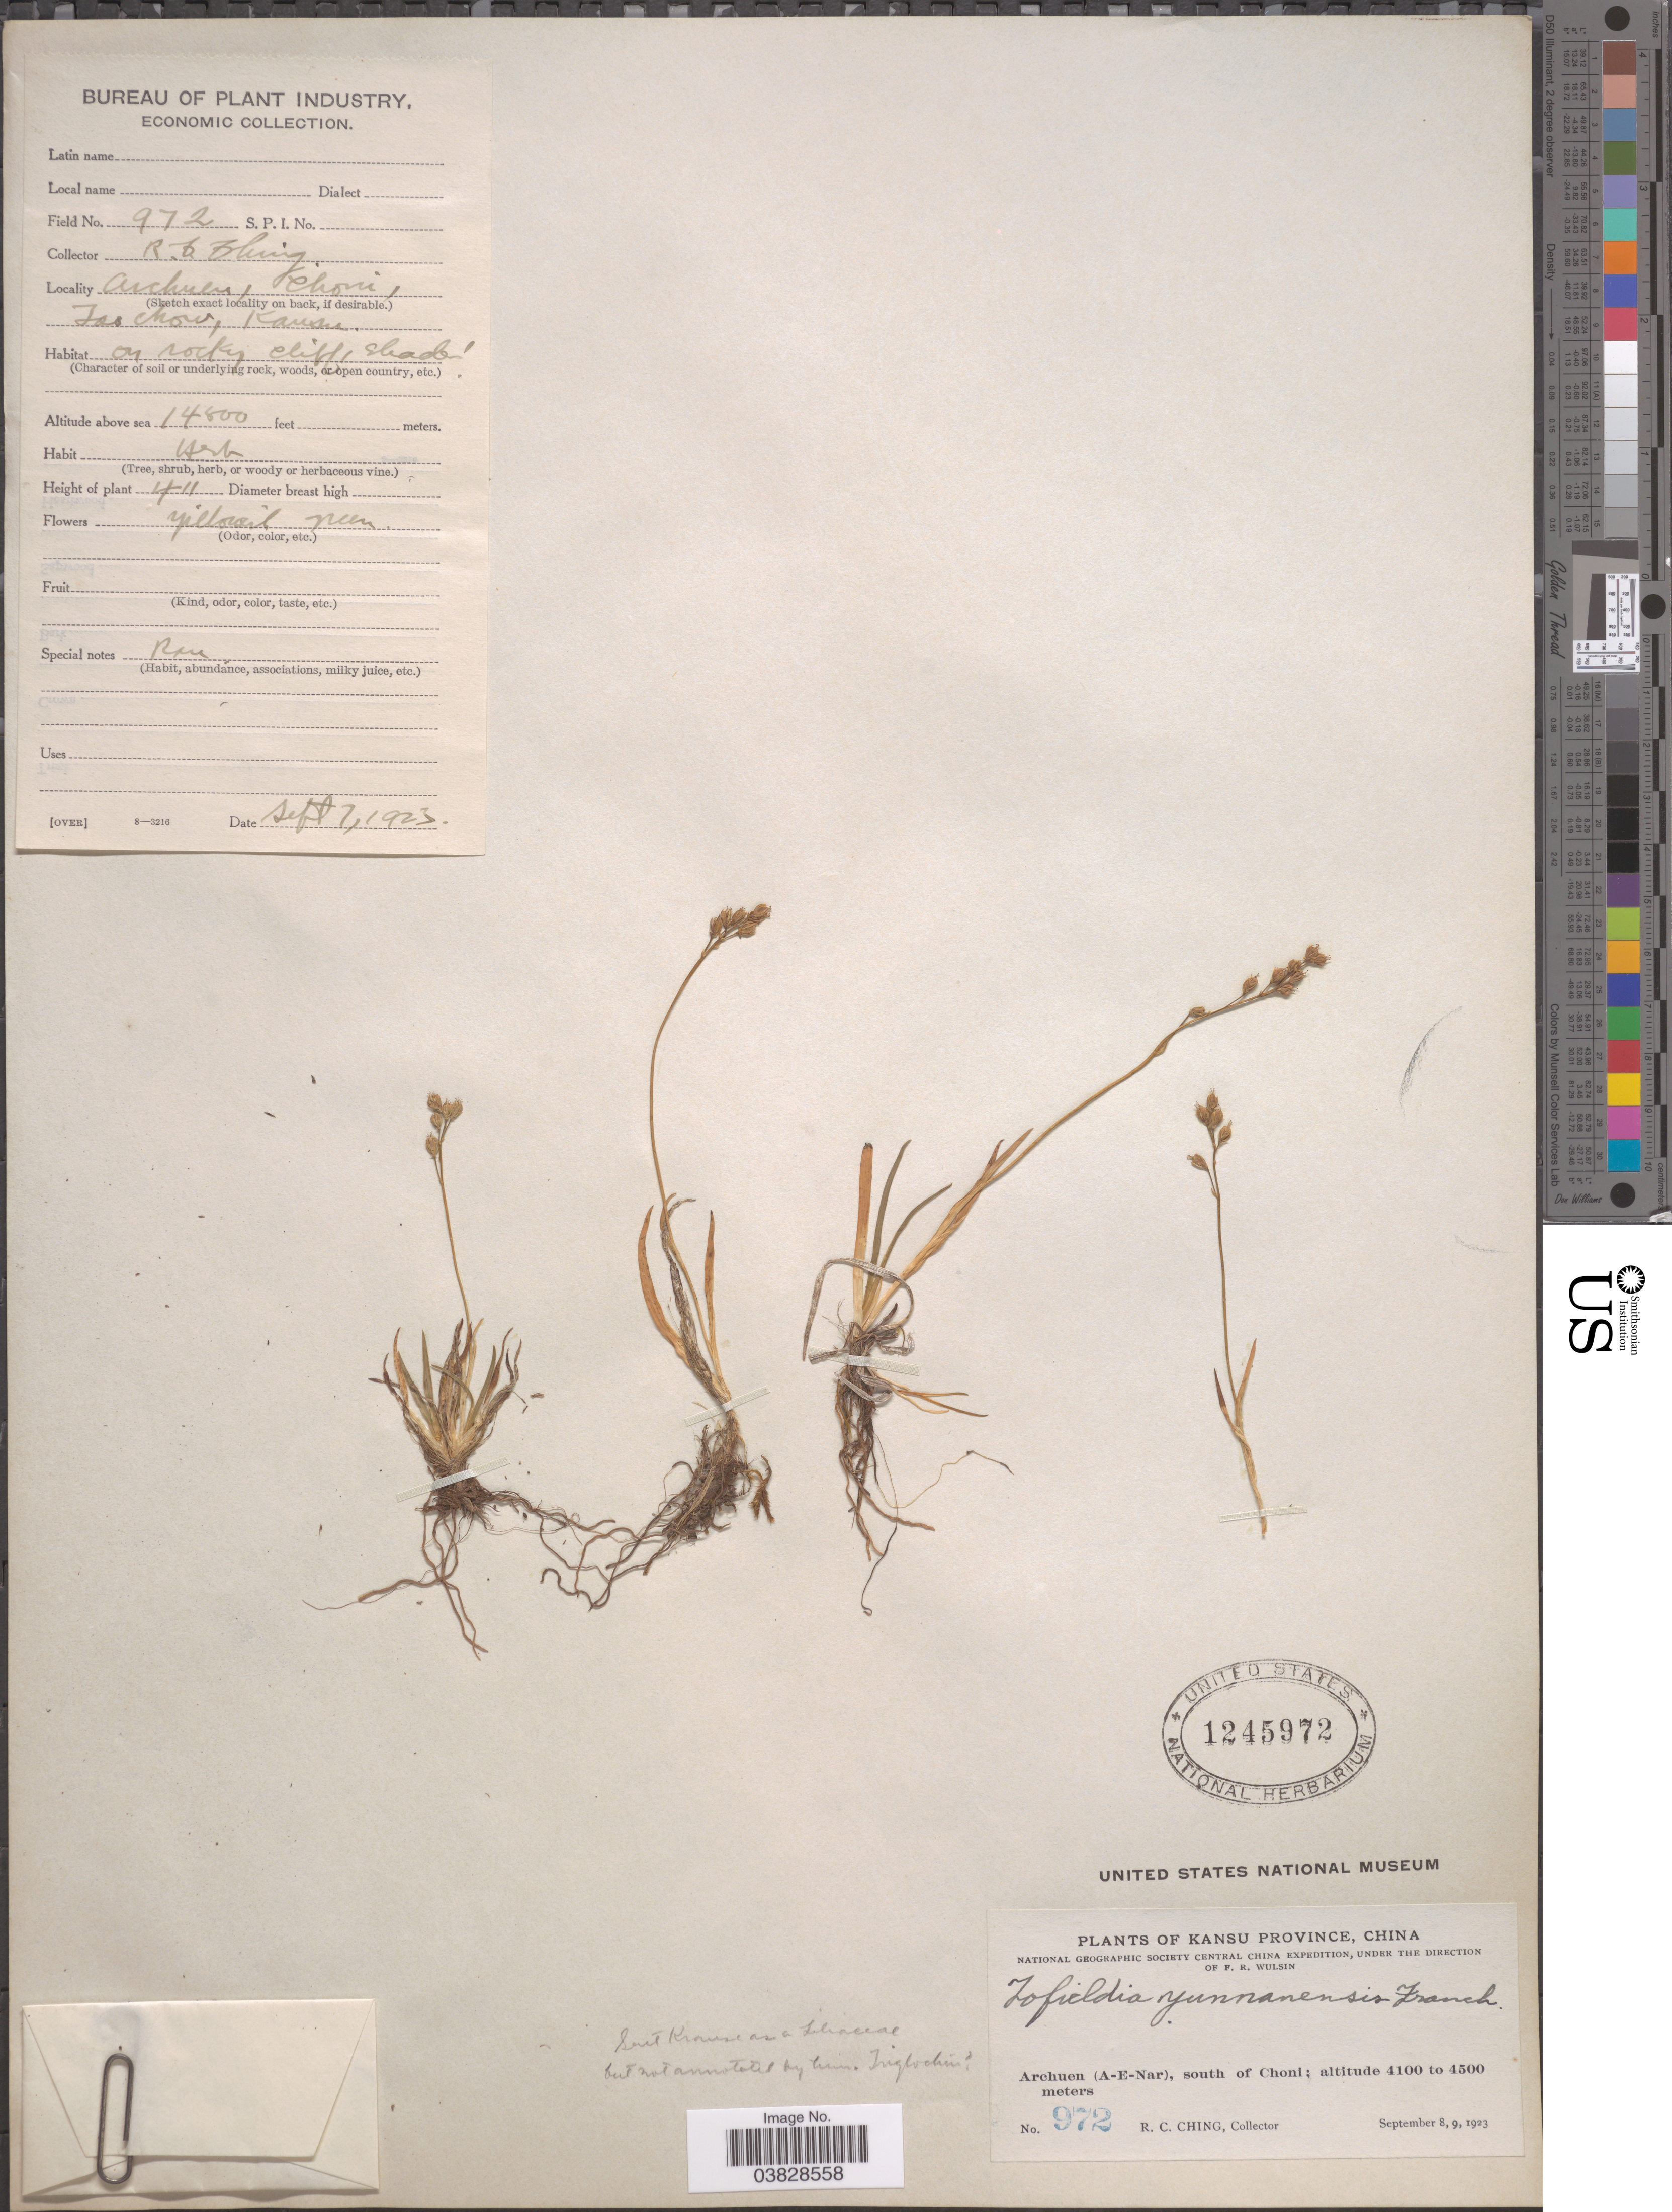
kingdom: Plantae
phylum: Tracheophyta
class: Liliopsida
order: Alismatales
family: Tofieldiaceae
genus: Tofieldia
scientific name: Tofieldia yunnanensis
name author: Franch.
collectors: R. C. Ching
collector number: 972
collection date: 1923-09-08/1923-09-09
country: China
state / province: Gansu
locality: Kansu Province. Archuen (A-E-Nar), south of Choni. Tao [interpreted] chow.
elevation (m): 4420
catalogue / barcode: US 1246972